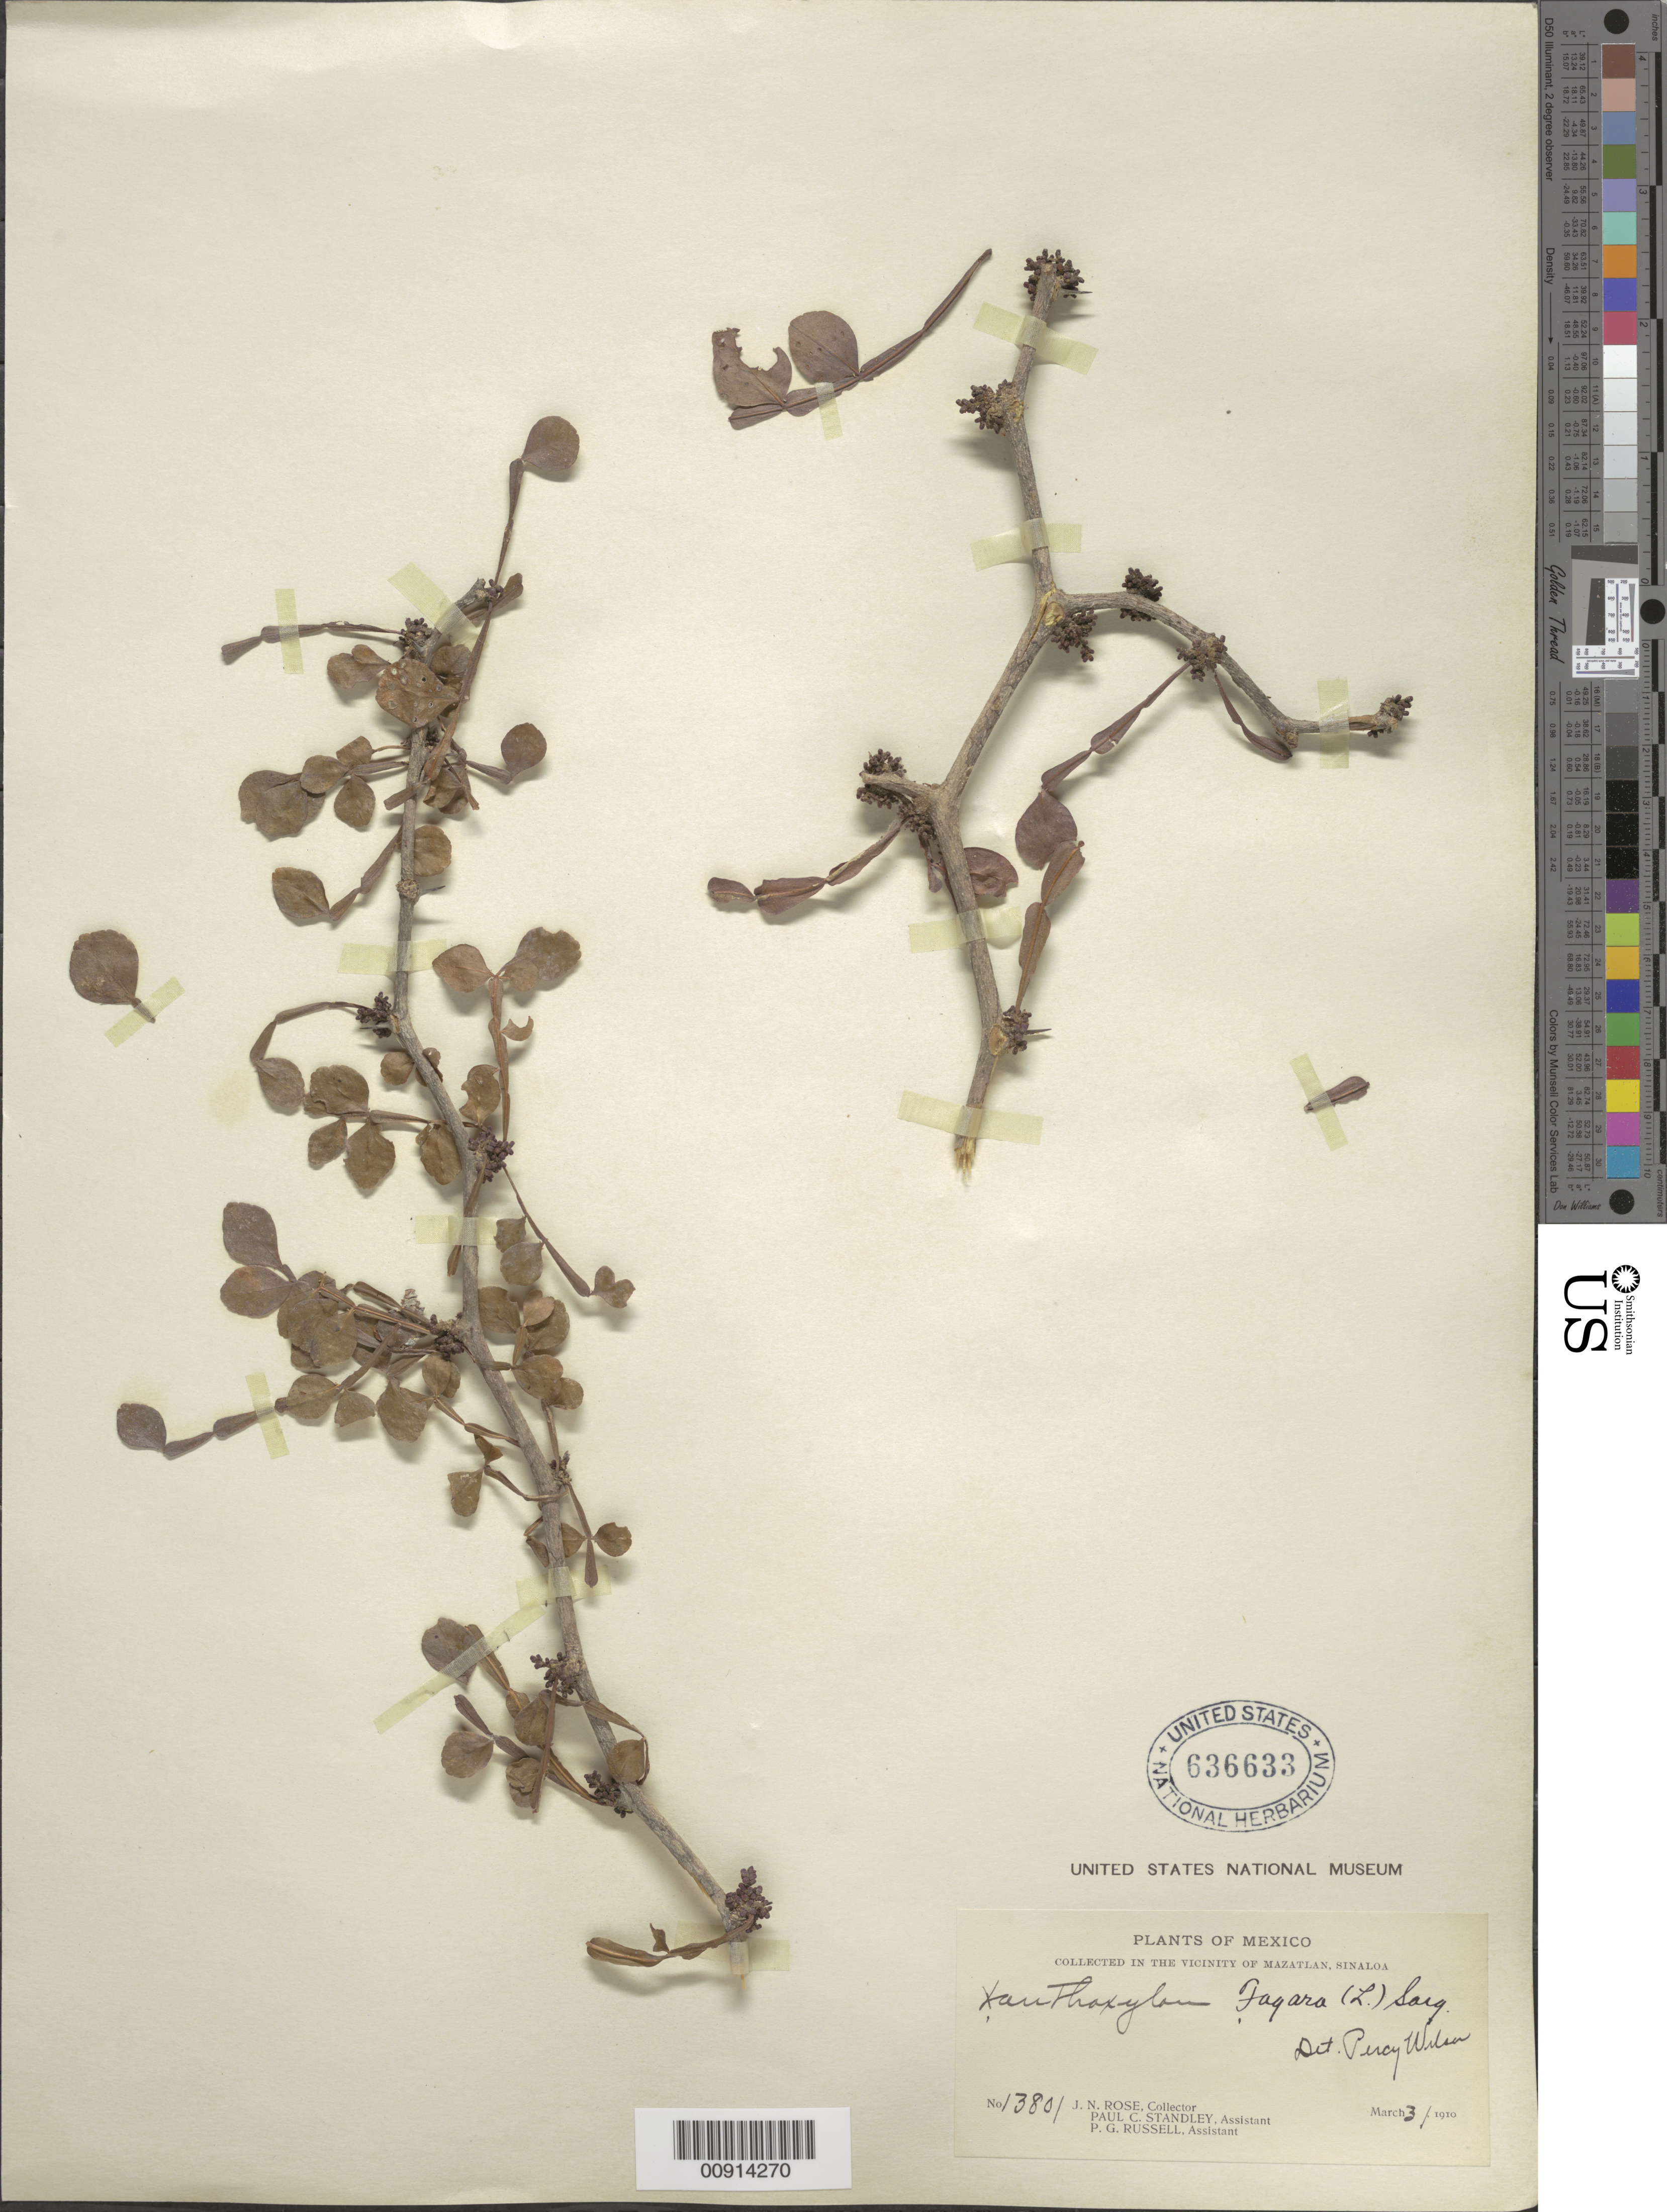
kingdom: Plantae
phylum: Tracheophyta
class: Magnoliopsida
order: Sapindales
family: Rutaceae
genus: Zanthoxylum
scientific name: Zanthoxylum fagara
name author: (L.) Sarg.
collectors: J. N. Rose, P. C. Standley & P. G. Russell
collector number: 13801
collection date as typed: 31 Mar 1910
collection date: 1910-03-31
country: Mexico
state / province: Sinaloa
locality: Vicinity of Mazatlán, Sinaloa.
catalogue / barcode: US 636633